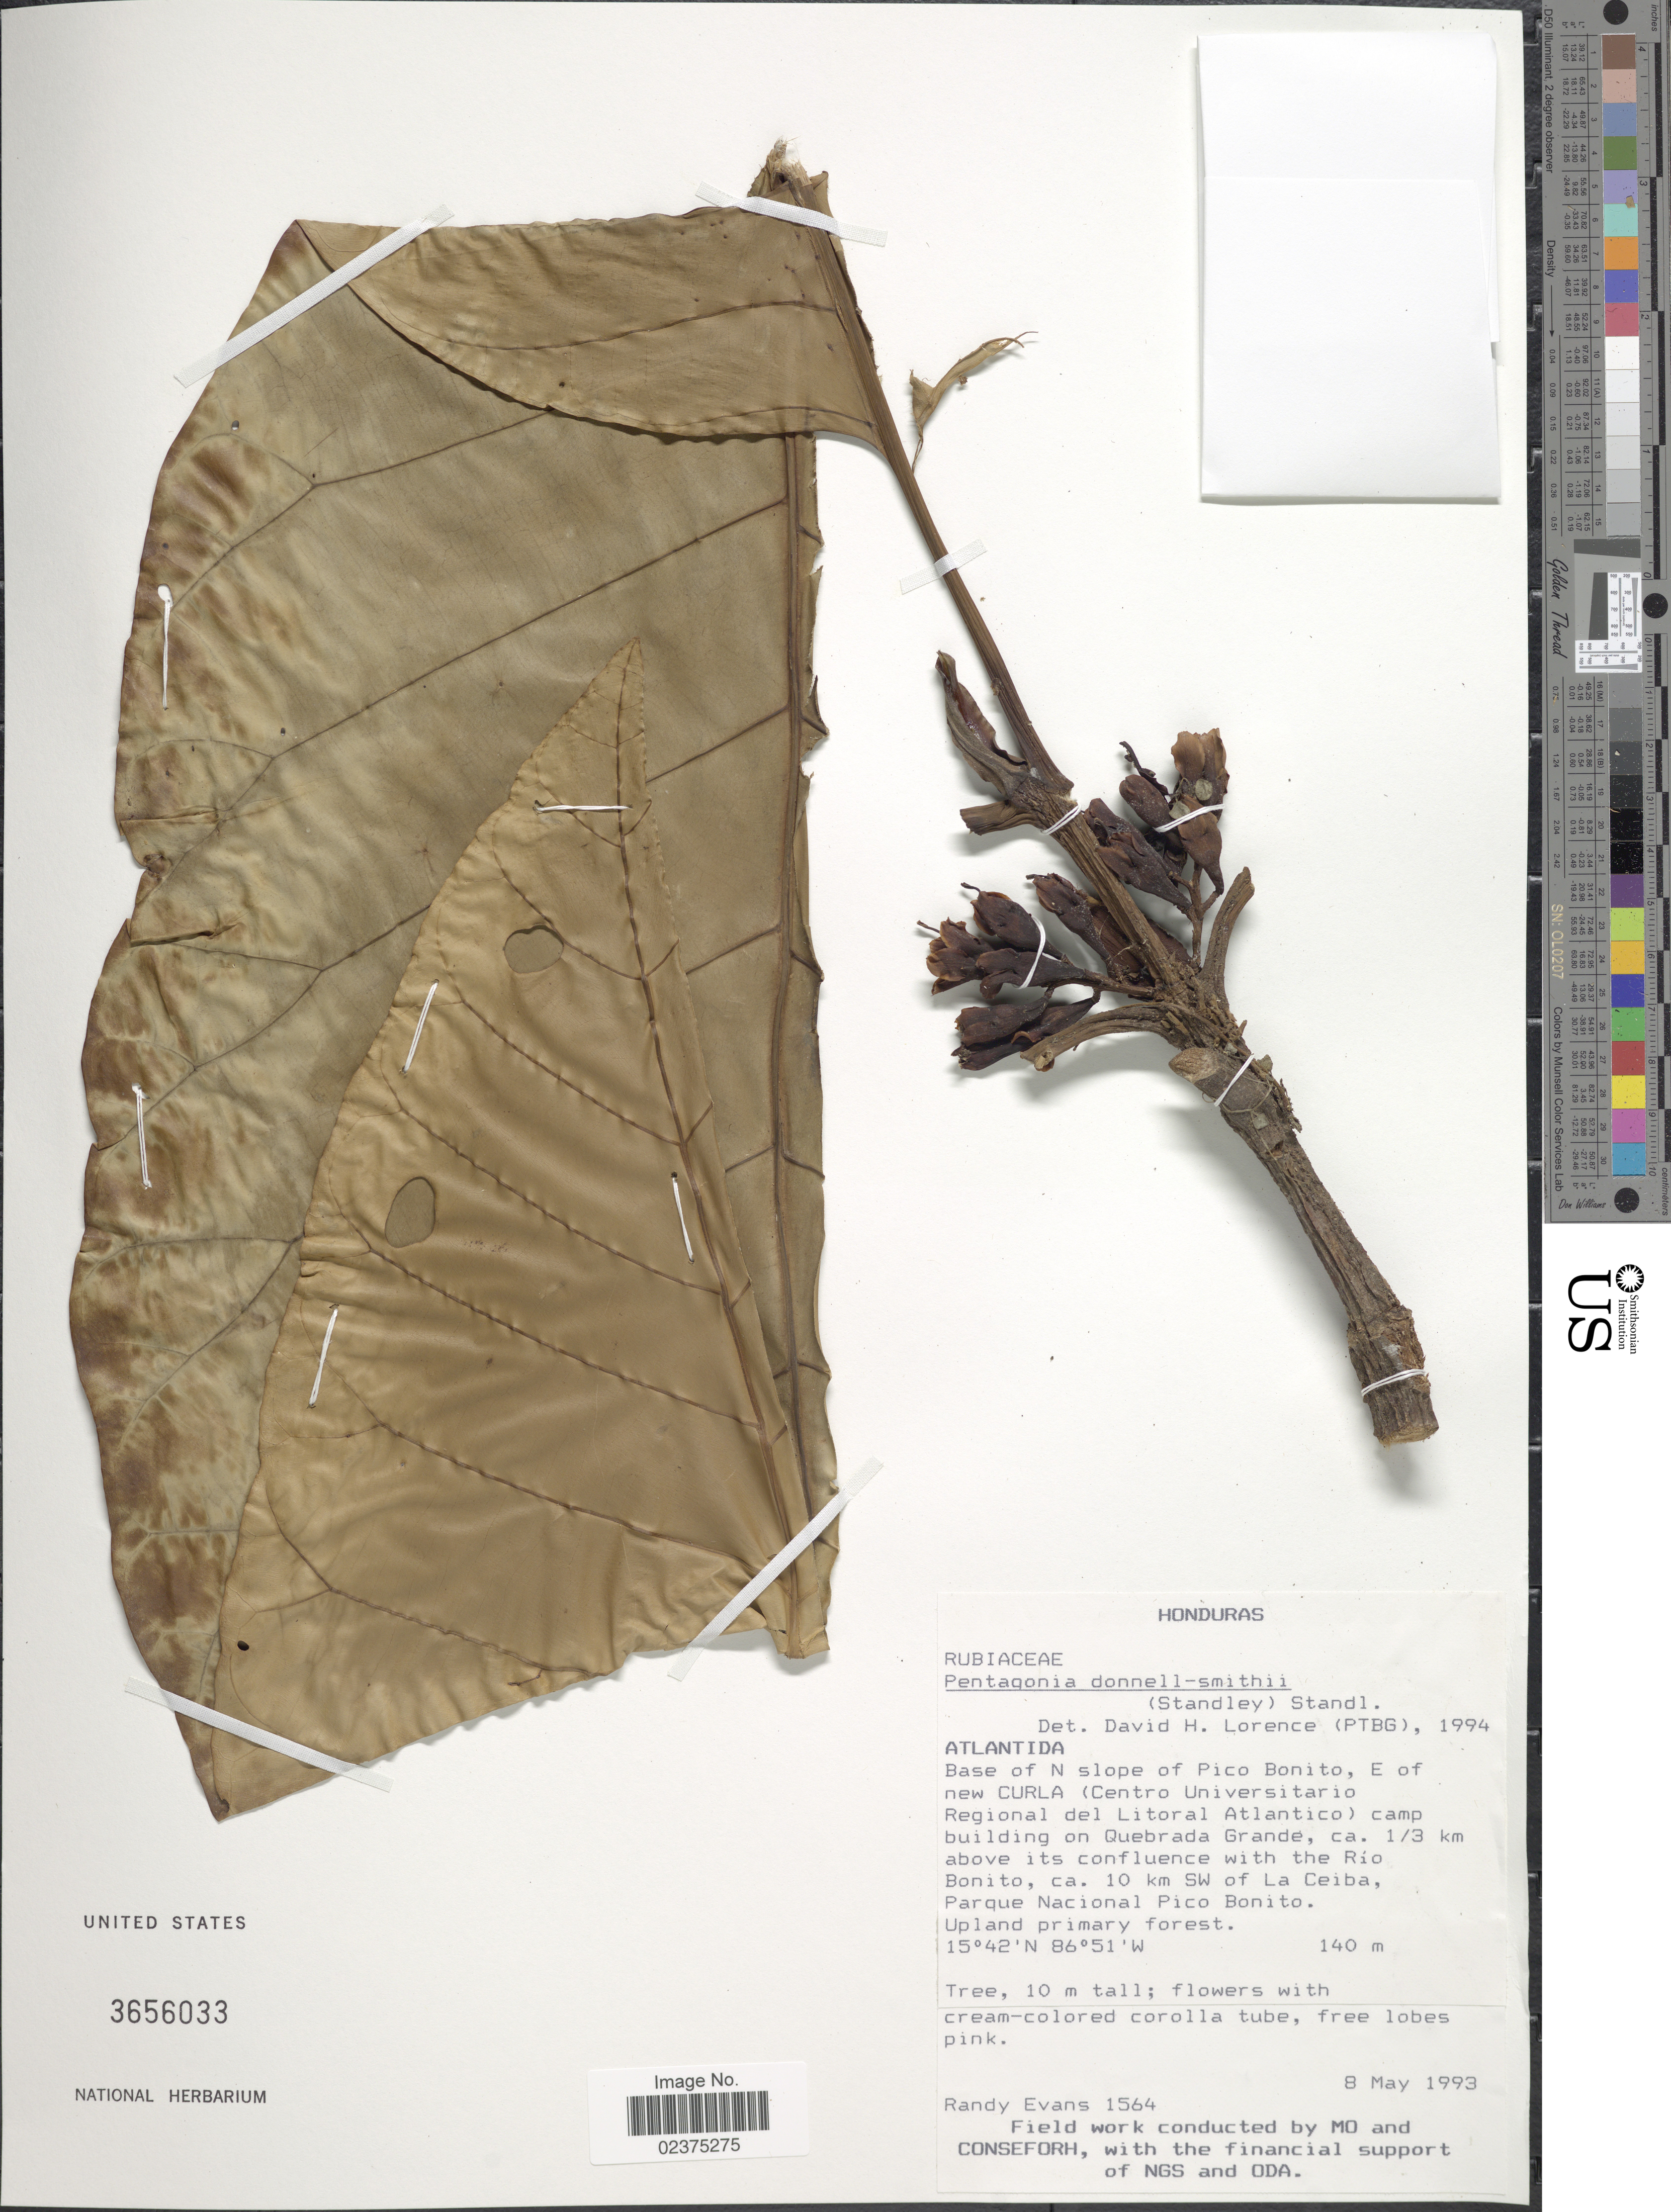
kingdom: Plantae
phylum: Tracheophyta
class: Magnoliopsida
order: Gentianales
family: Rubiaceae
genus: Pentagonia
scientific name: Pentagonia donnell-smithii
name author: (Standl.) Standl.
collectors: R. Evans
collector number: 1564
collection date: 1993-05-08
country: Honduras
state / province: Atlántida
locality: Base of N slope of Pico Bonito, E of new Curla (Centro Universitario Regional del Litoral Atlantico) camp building on Quebrada Grande, ca. 1/3 km above its confluence with the Río Bonito, ca. 10 km SW of La Ceiba, Parque Nacional Pico Bonito. Upland primary forest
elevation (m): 140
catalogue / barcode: US 3656033